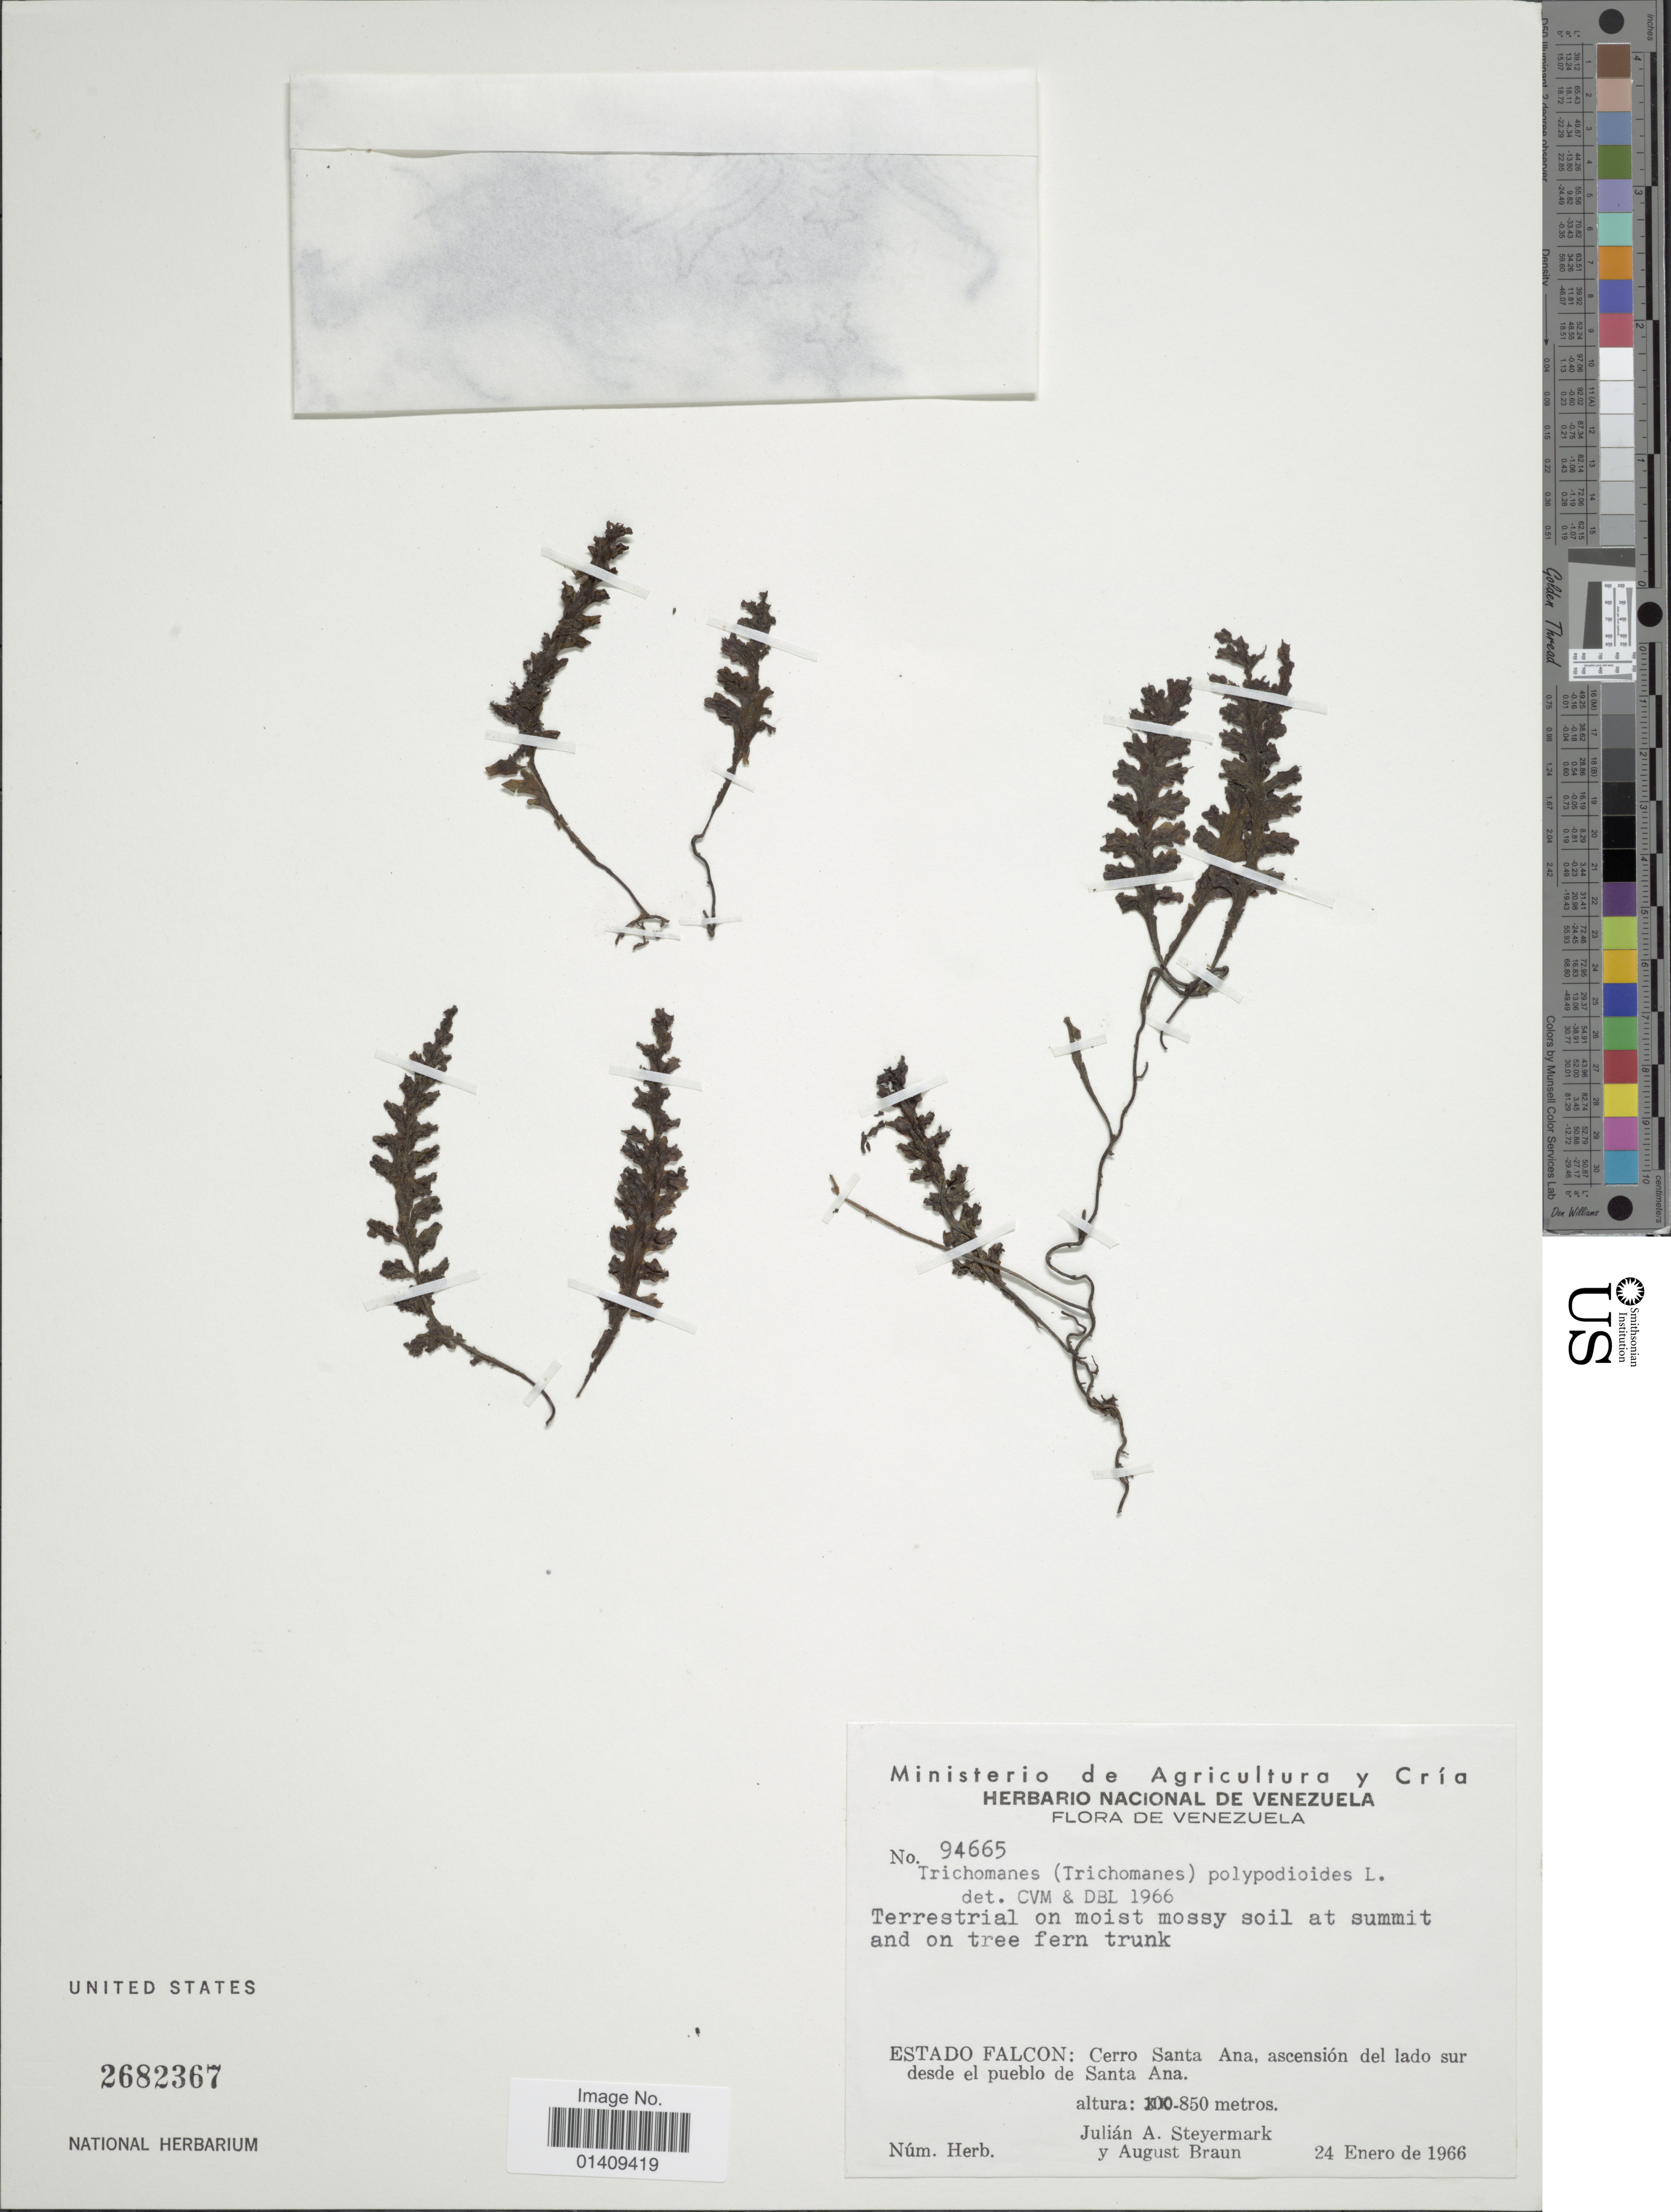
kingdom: Plantae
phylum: Tracheophyta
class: Polypodiopsida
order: Hymenophyllales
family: Hymenophyllaceae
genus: Trichomanes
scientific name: Trichomanes polypodioides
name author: L.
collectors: J. Steyermark & A. Braun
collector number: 94665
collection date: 1966-01-24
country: Venezuela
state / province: Falcón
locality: Estado Falocon: Cerro Santa Ana ascension del lado sur desde el pueblo de Santa Ana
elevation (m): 100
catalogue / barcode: US 2682367